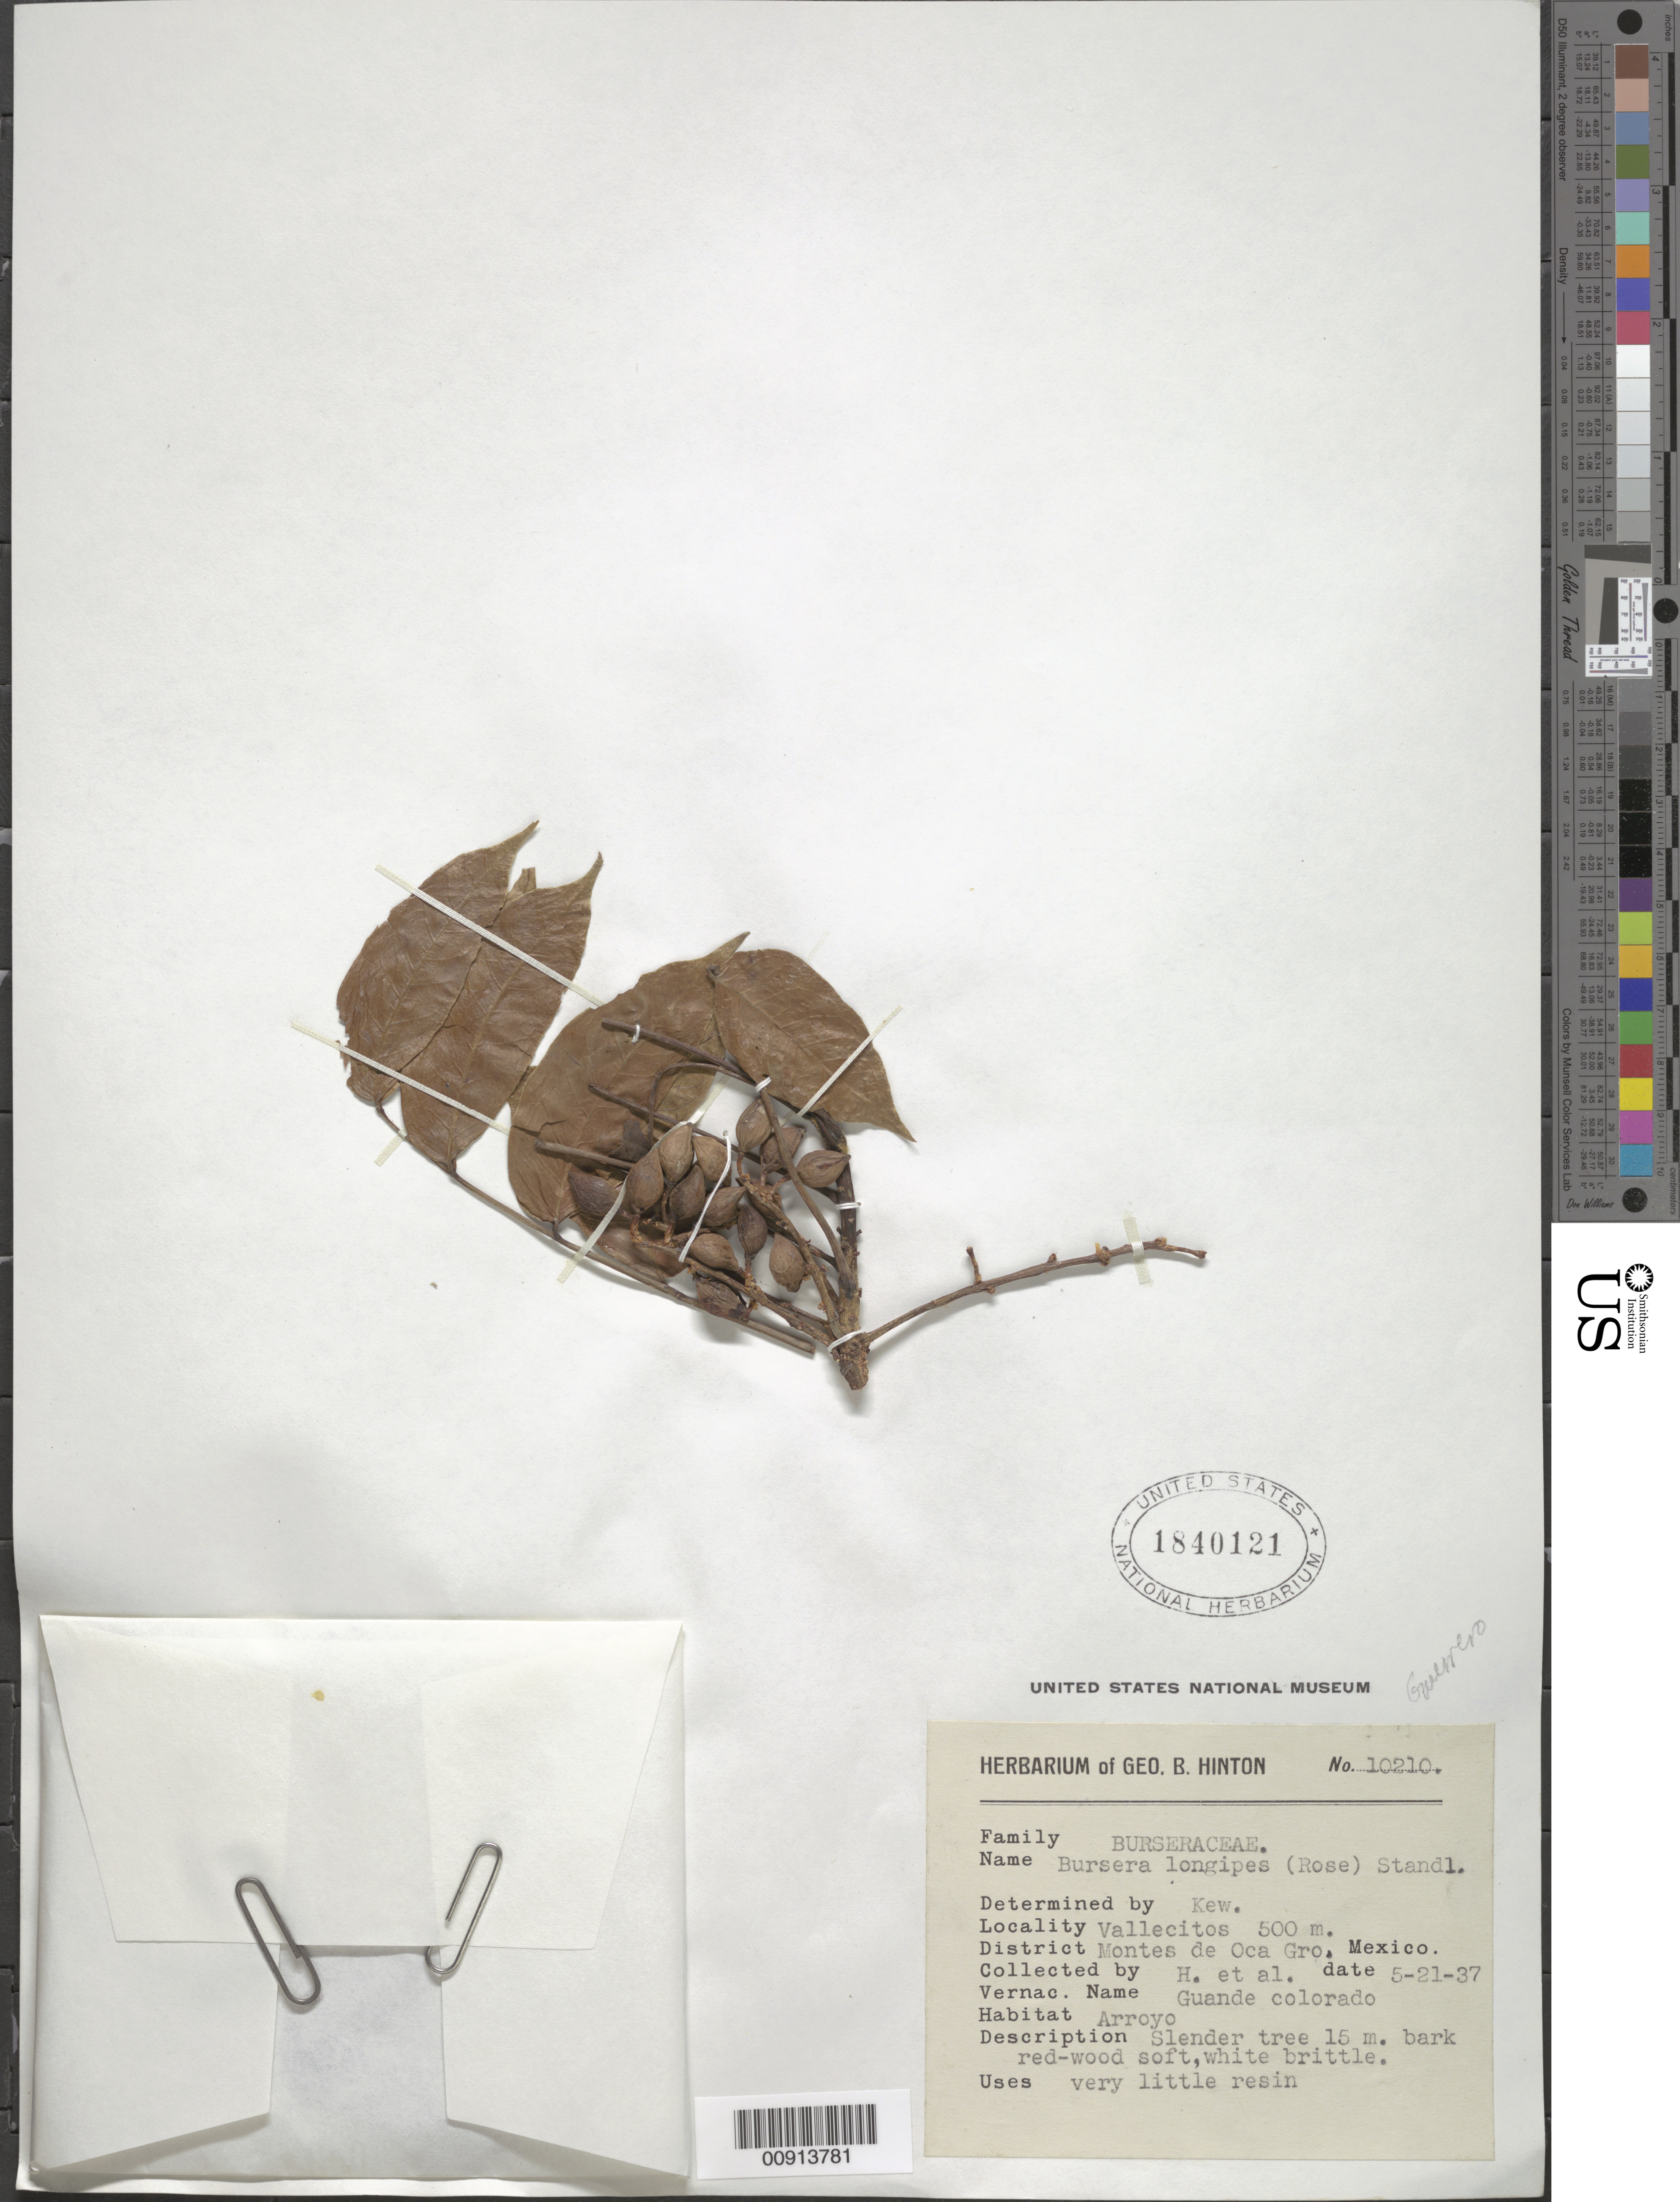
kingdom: Plantae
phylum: Tracheophyta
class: Magnoliopsida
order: Sapindales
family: Burseraceae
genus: Bursera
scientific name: Bursera longipes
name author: (Rose) Standl.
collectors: G. B. Hinton & et al.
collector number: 10210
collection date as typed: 21 May 1937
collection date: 1937-05-21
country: Mexico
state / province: Guerrero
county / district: Montes de Oca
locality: Vallecitos, District Montes de Oca, Guerrero.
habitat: Arroyo.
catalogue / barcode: US 1840121